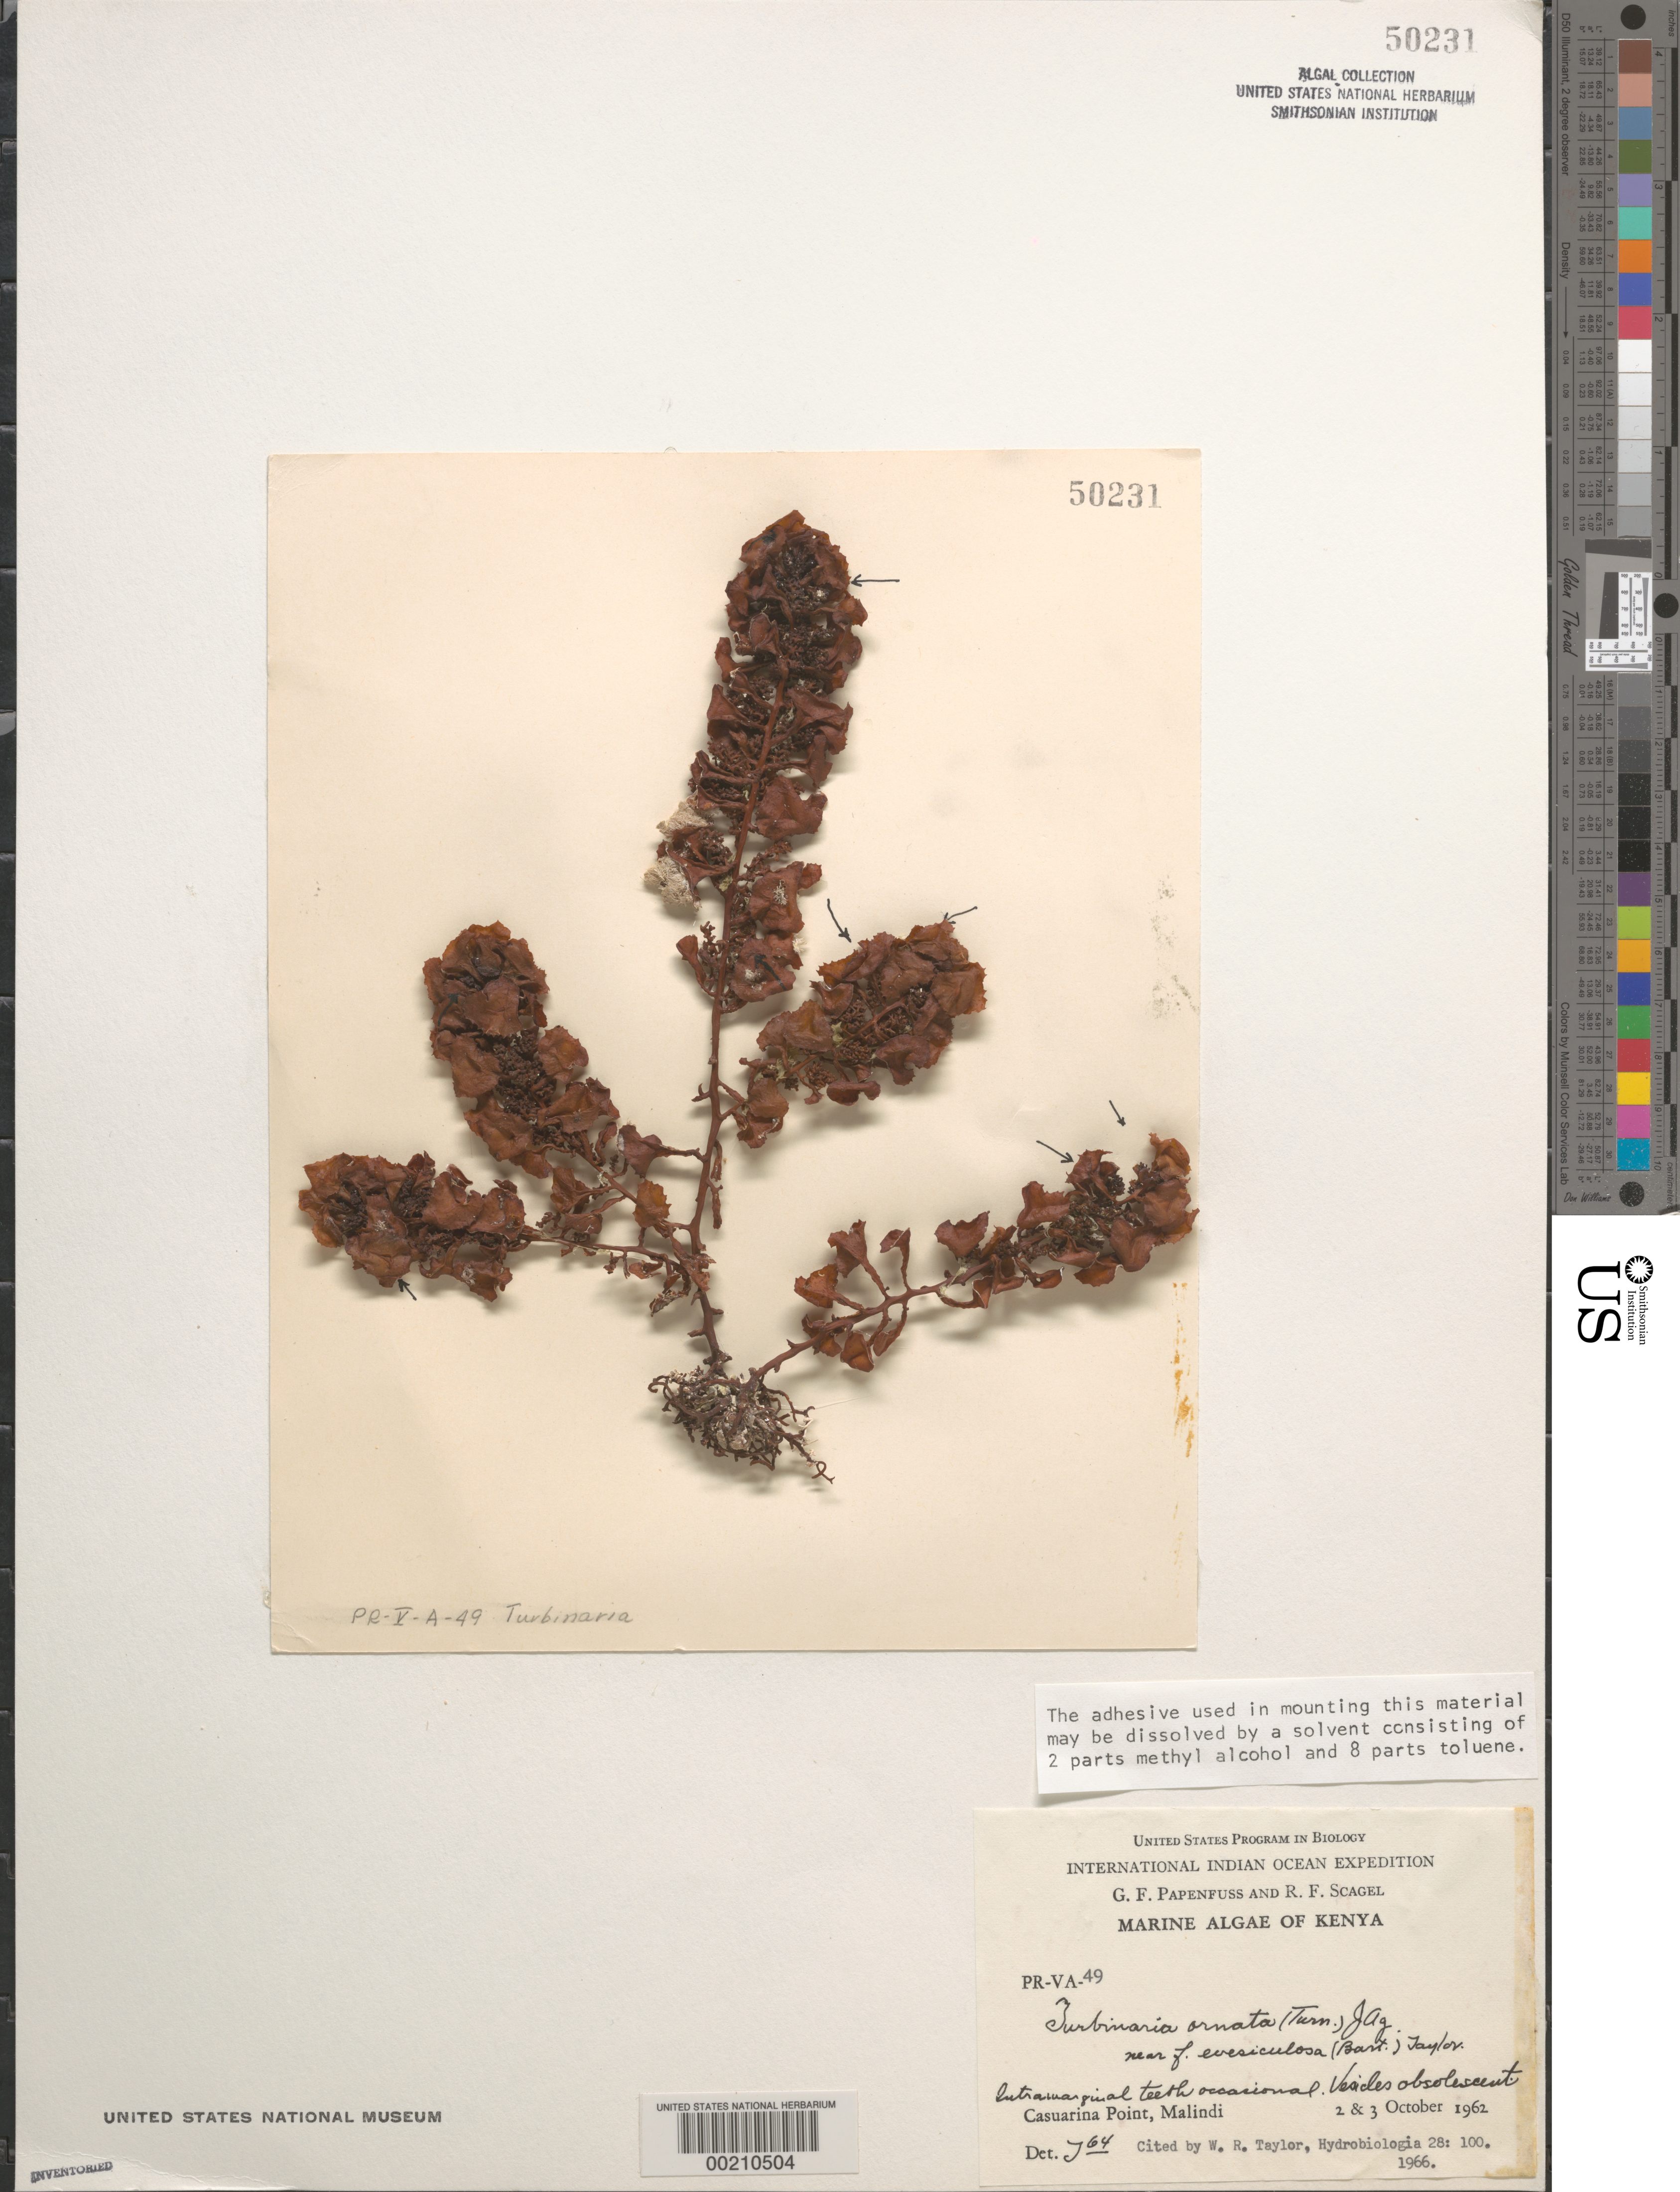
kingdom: Chromista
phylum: Ochrophyta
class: Phaeophyceae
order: Fucales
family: Sargassaceae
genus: Turbinaria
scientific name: Turbinaria ornata f. evesiculosa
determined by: Taylor, William R.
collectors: G. Papenfuss & R. F. Scagel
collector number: PR-VA-49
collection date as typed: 02 Oct 1962 and 03 Oct 1962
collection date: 1962-10-02,1962-10-03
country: Kenya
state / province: Kilifi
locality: Casuarina Point, Malindi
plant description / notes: International Indian Ocean Expedition, 1962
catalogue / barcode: US 50231